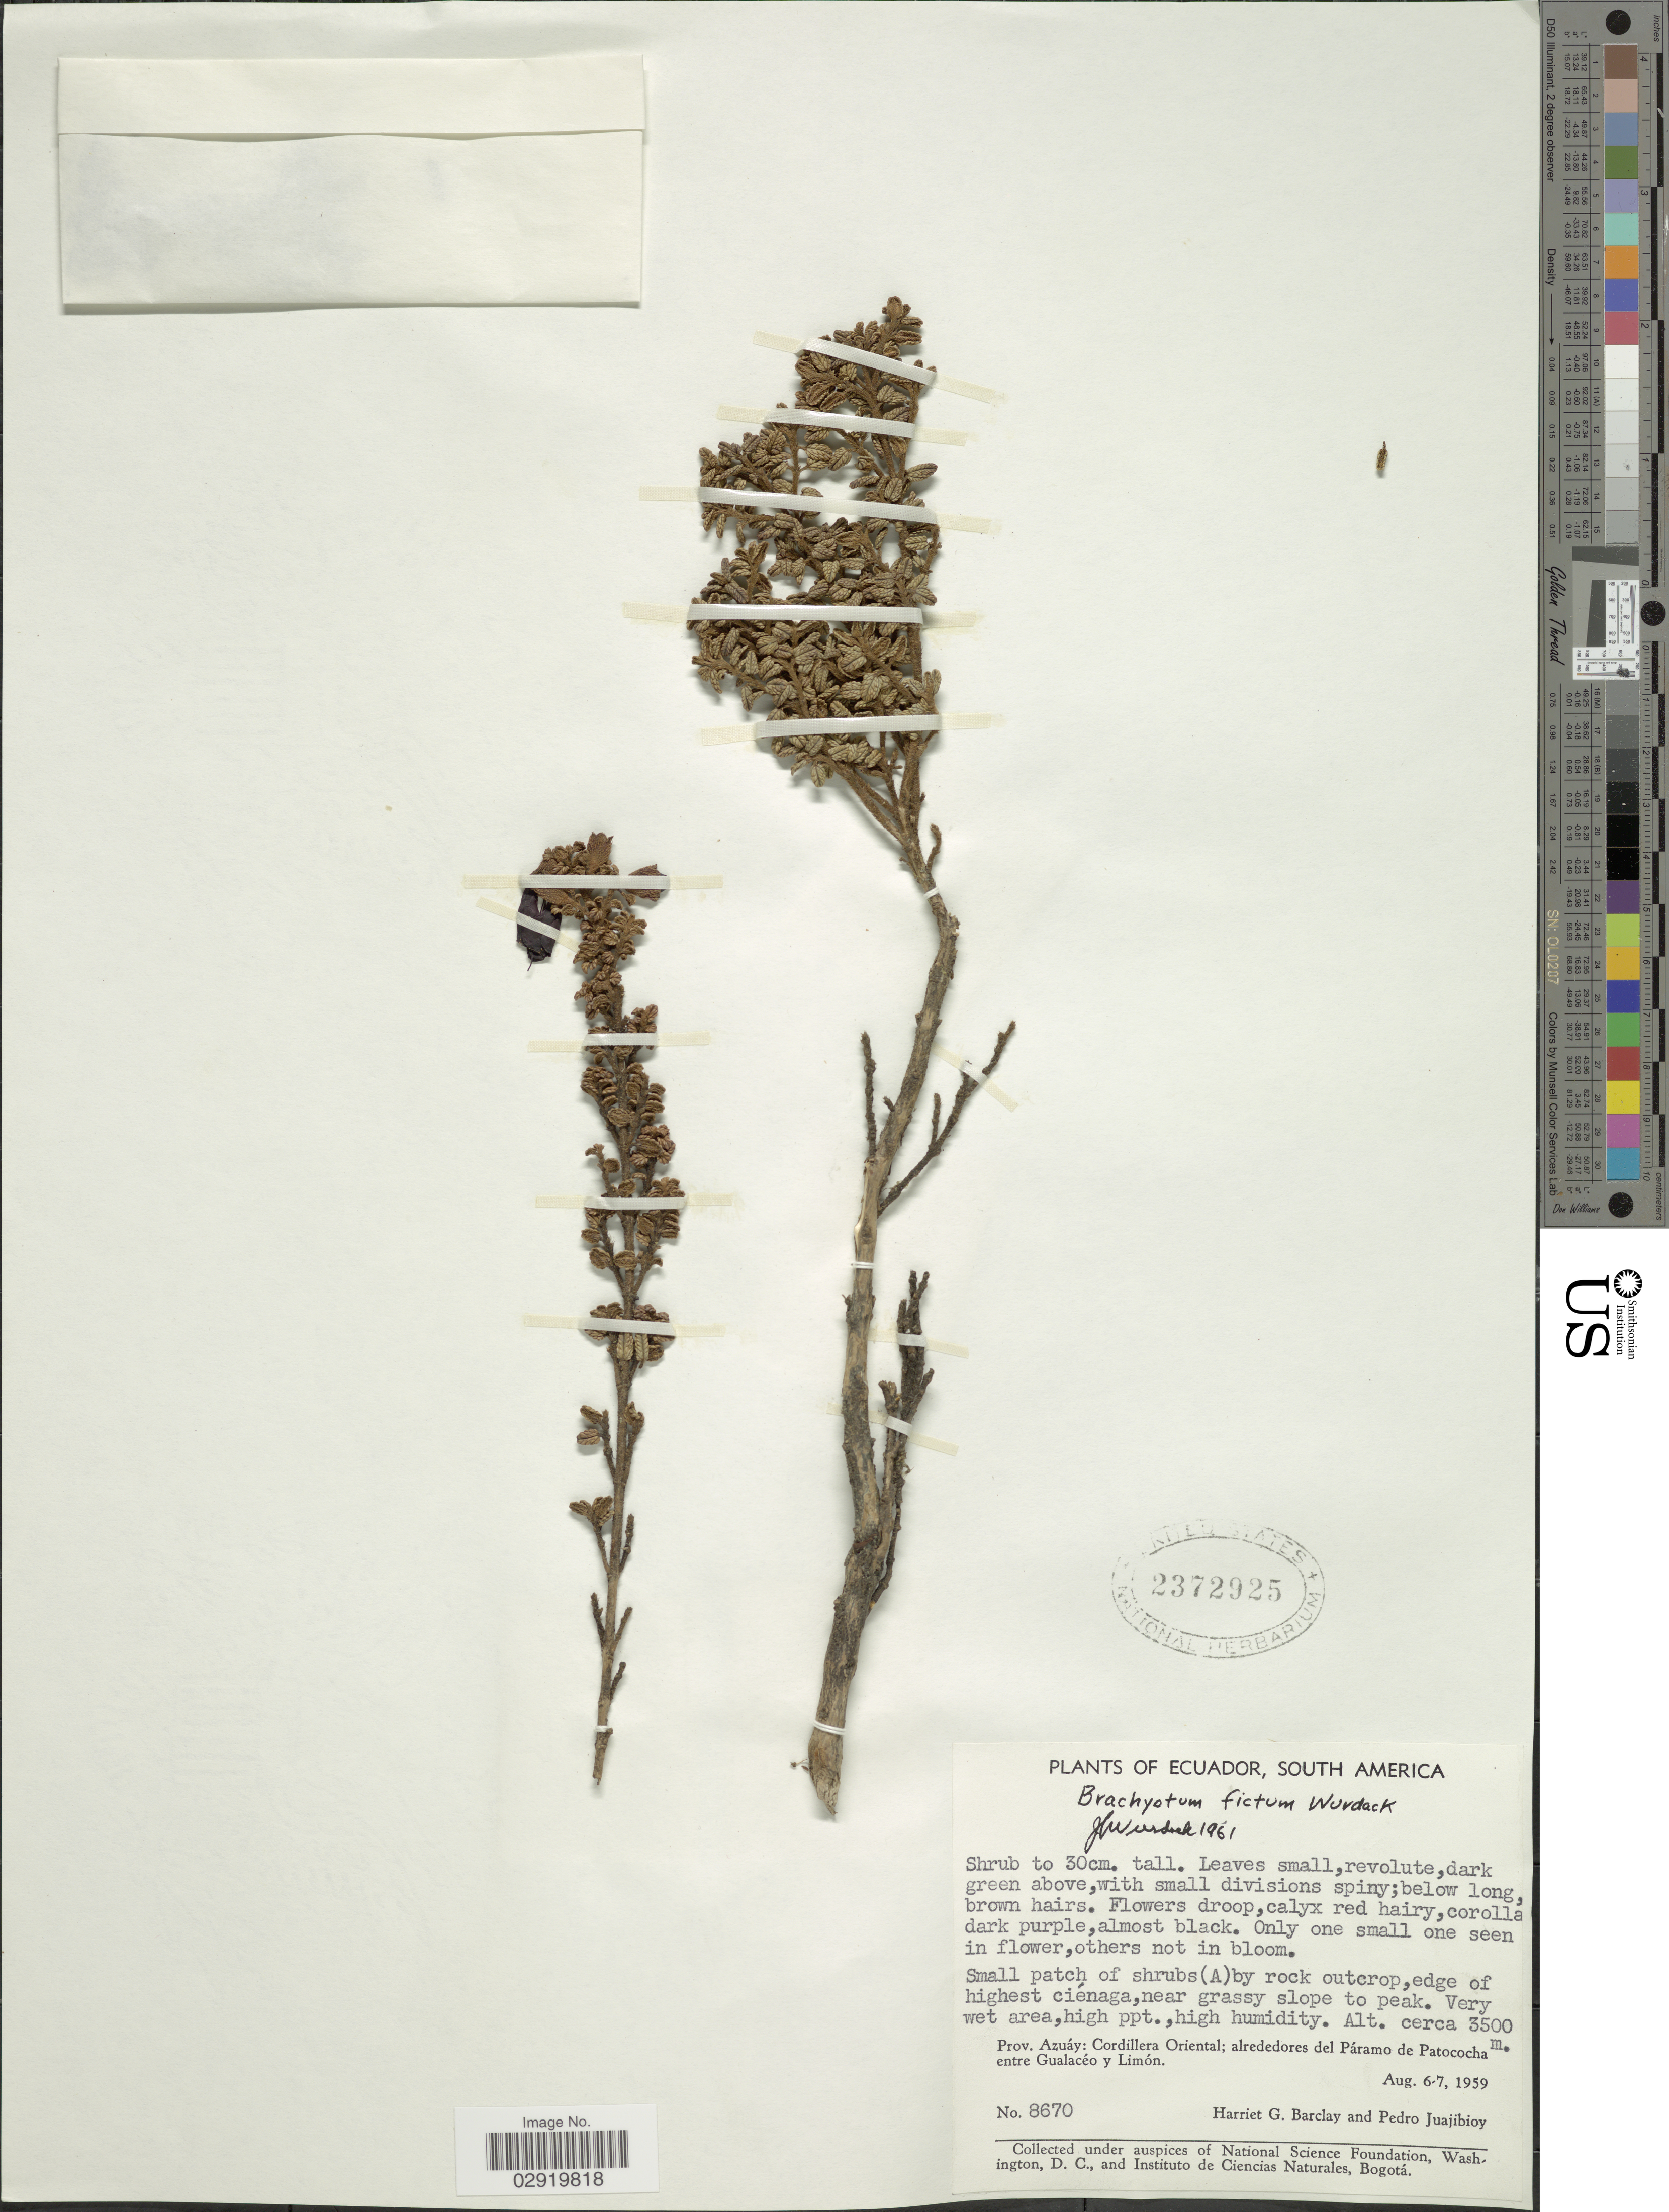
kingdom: Plantae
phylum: Tracheophyta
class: Magnoliopsida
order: Myrtales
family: Melastomataceae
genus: Brachyotum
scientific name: Brachyotum fictum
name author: Wurdack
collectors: H. G. Barclay & P. Juajibioy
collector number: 8670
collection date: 1959-08-06/1959-08-07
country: Ecuador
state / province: Azuay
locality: Cordillera Oriental; alrededores del Páramo de Patococha entre Gualacéo y Limón.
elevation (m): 3500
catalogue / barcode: US 2372925